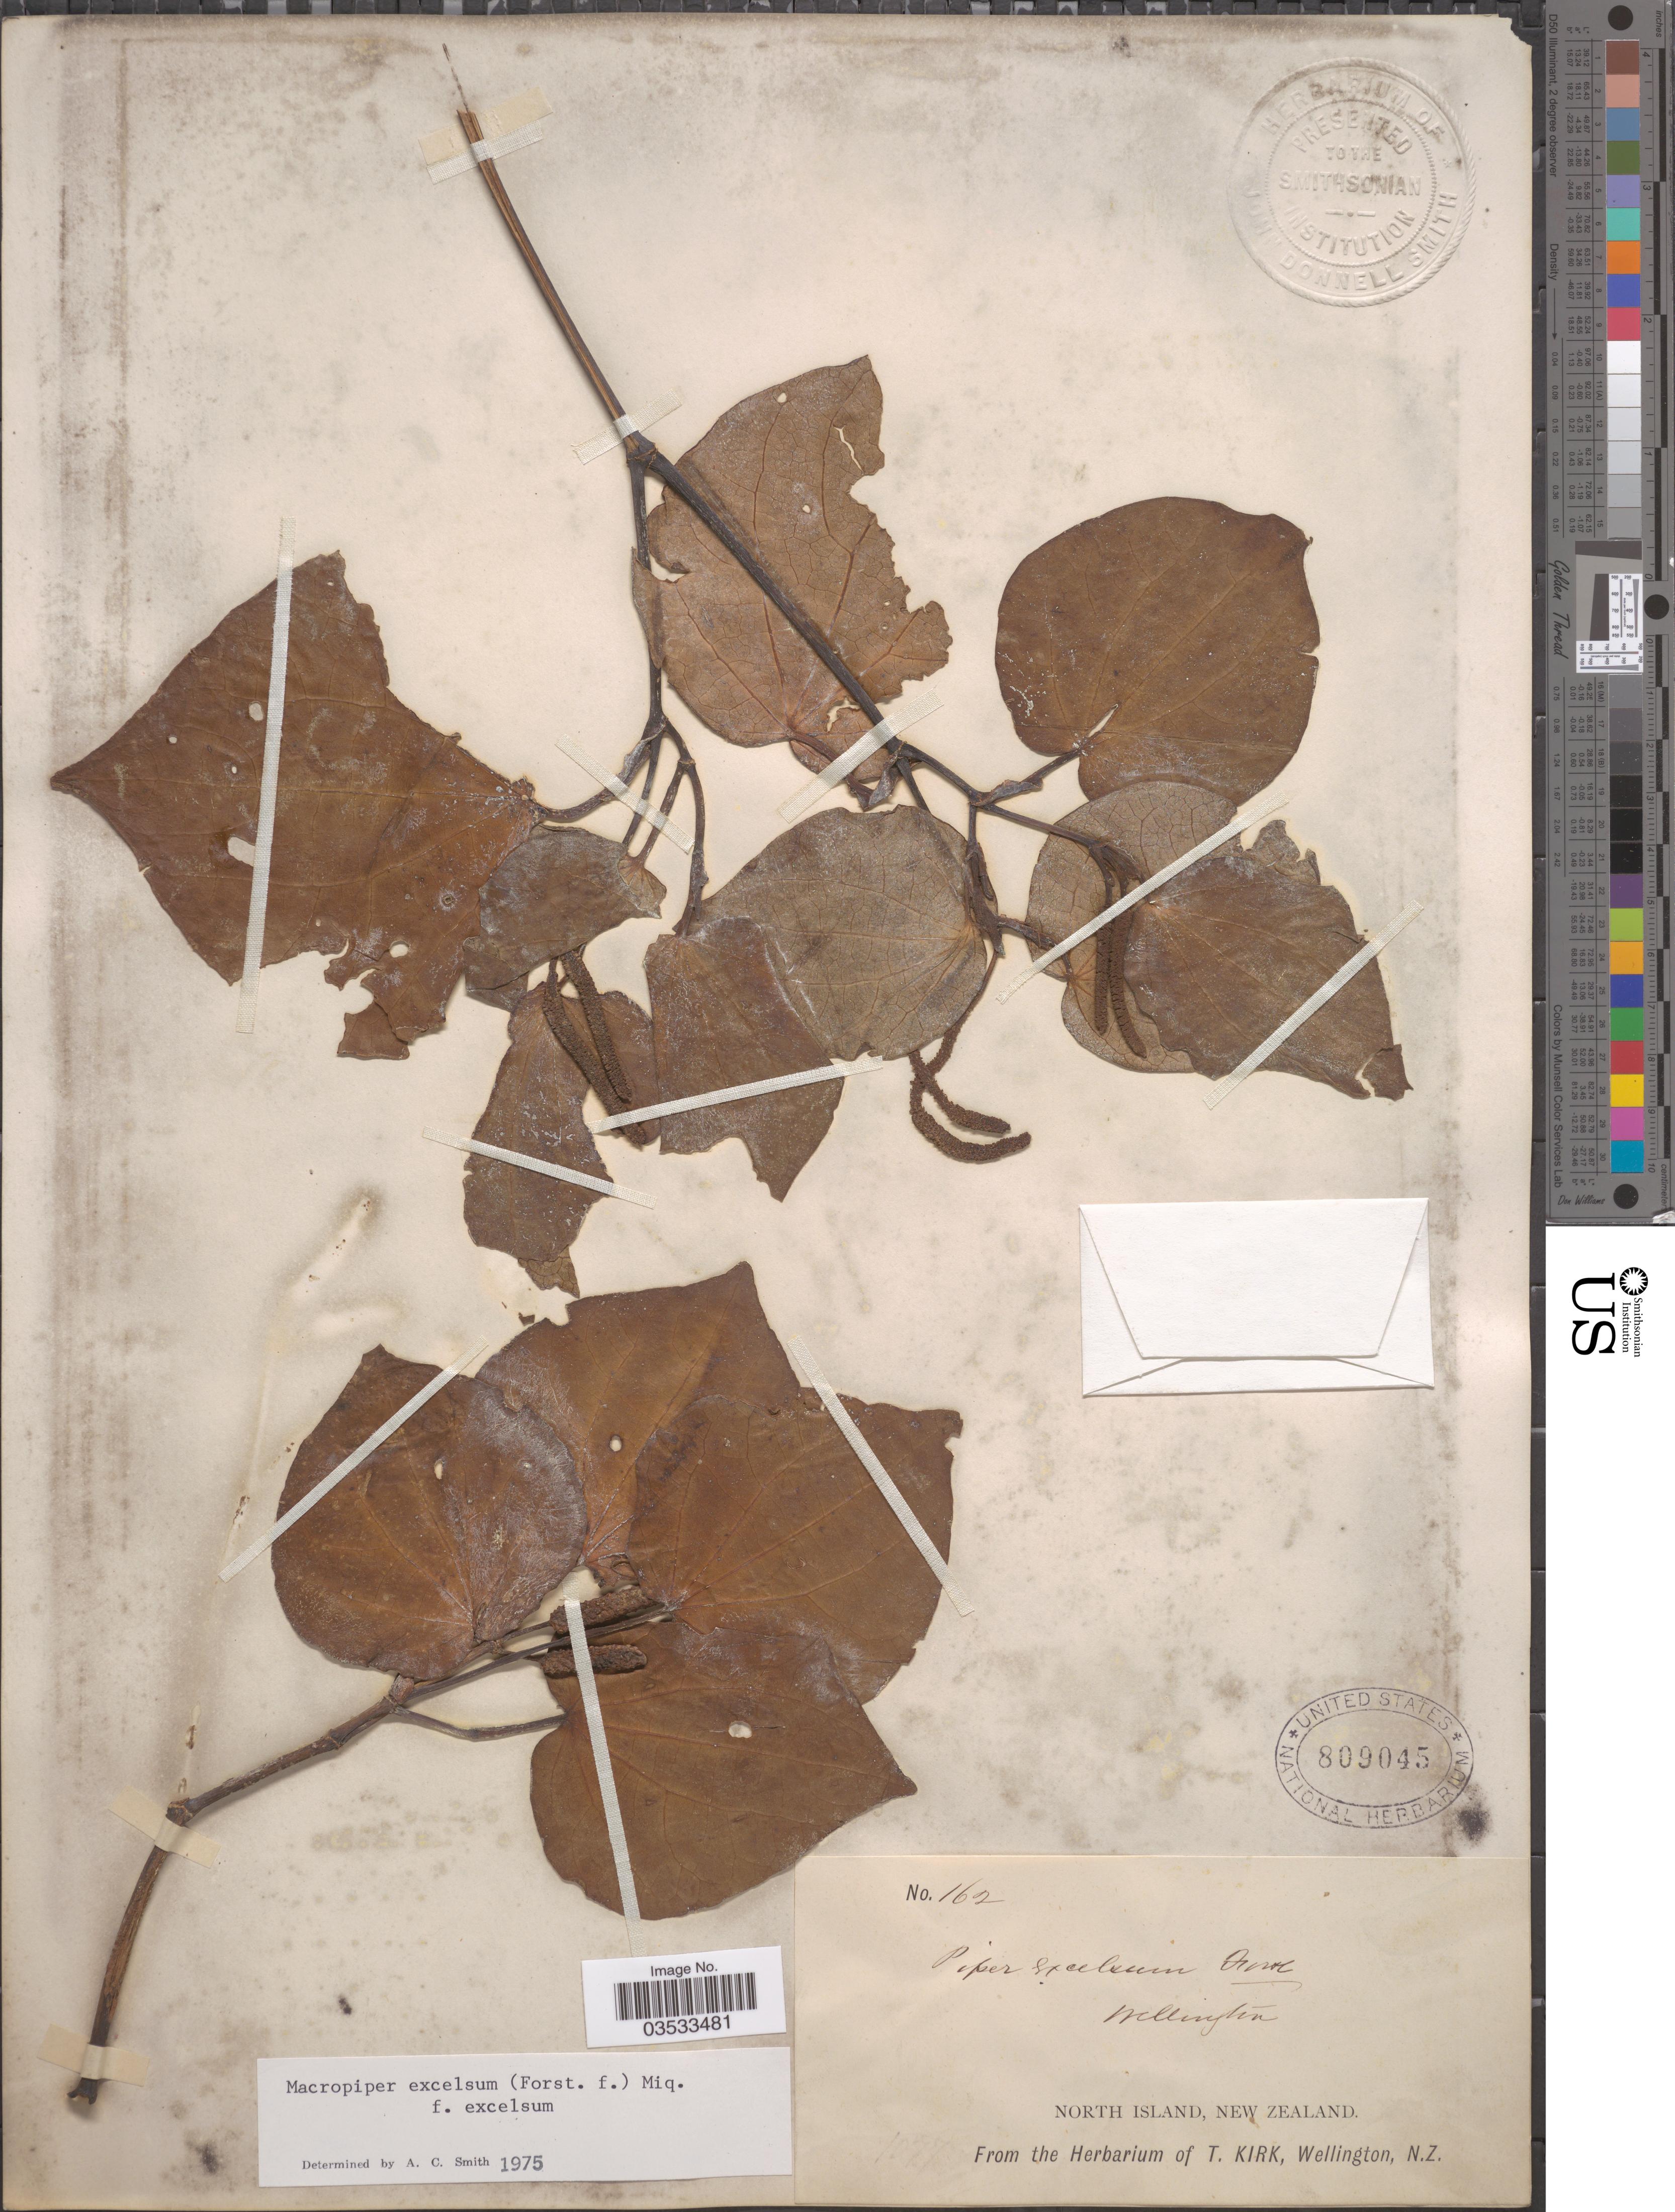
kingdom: Plantae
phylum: Tracheophyta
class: Magnoliopsida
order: Piperales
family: Piperaceae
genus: Piper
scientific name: Piper excelsum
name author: G. Forst.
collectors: ex herb. T. Kirk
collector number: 162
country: New Zealand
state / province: Wellington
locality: North Island.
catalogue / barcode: US 809045